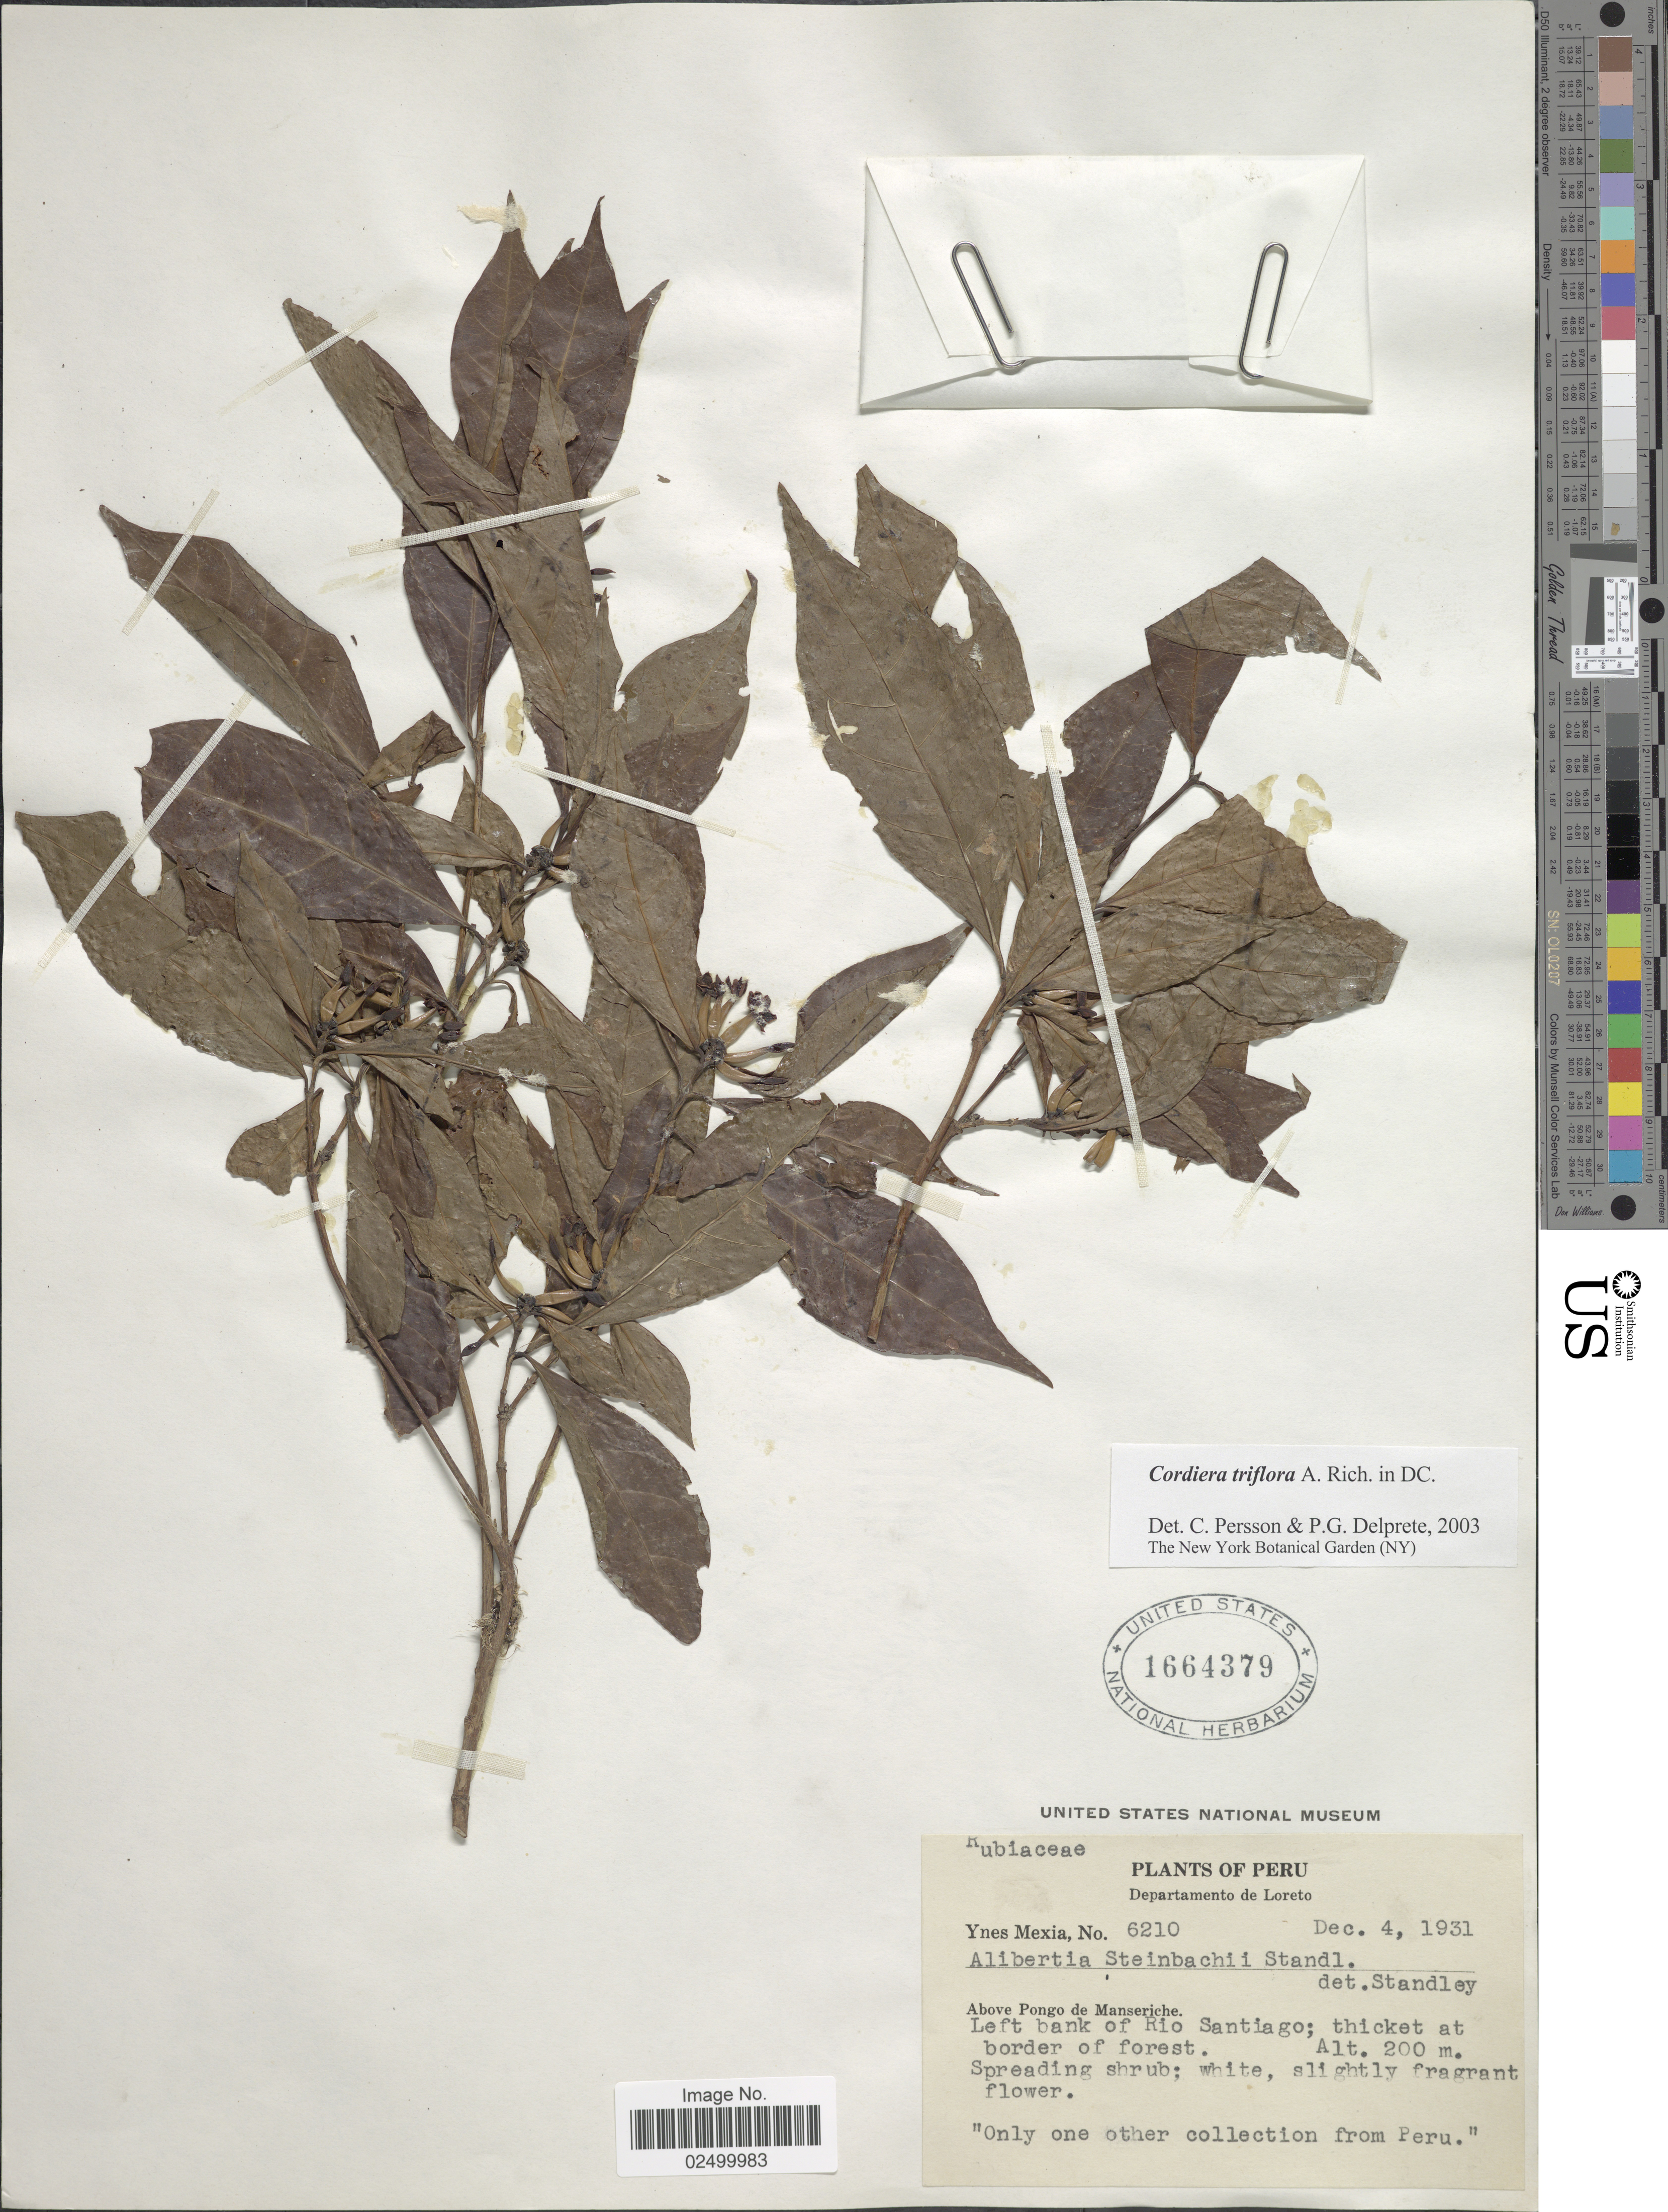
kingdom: Plantae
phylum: Tracheophyta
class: Magnoliopsida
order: Gentianales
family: Rubiaceae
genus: Cordiera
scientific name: Cordiera triflora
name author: A. Rich. ex DC.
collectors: Y. Mexia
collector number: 6210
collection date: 1931-12-04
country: Peru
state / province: Loreto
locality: Above Pongo de Manseriche, left bank of Rio Santiago; thicket at border of forest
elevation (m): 200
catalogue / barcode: US 1664379